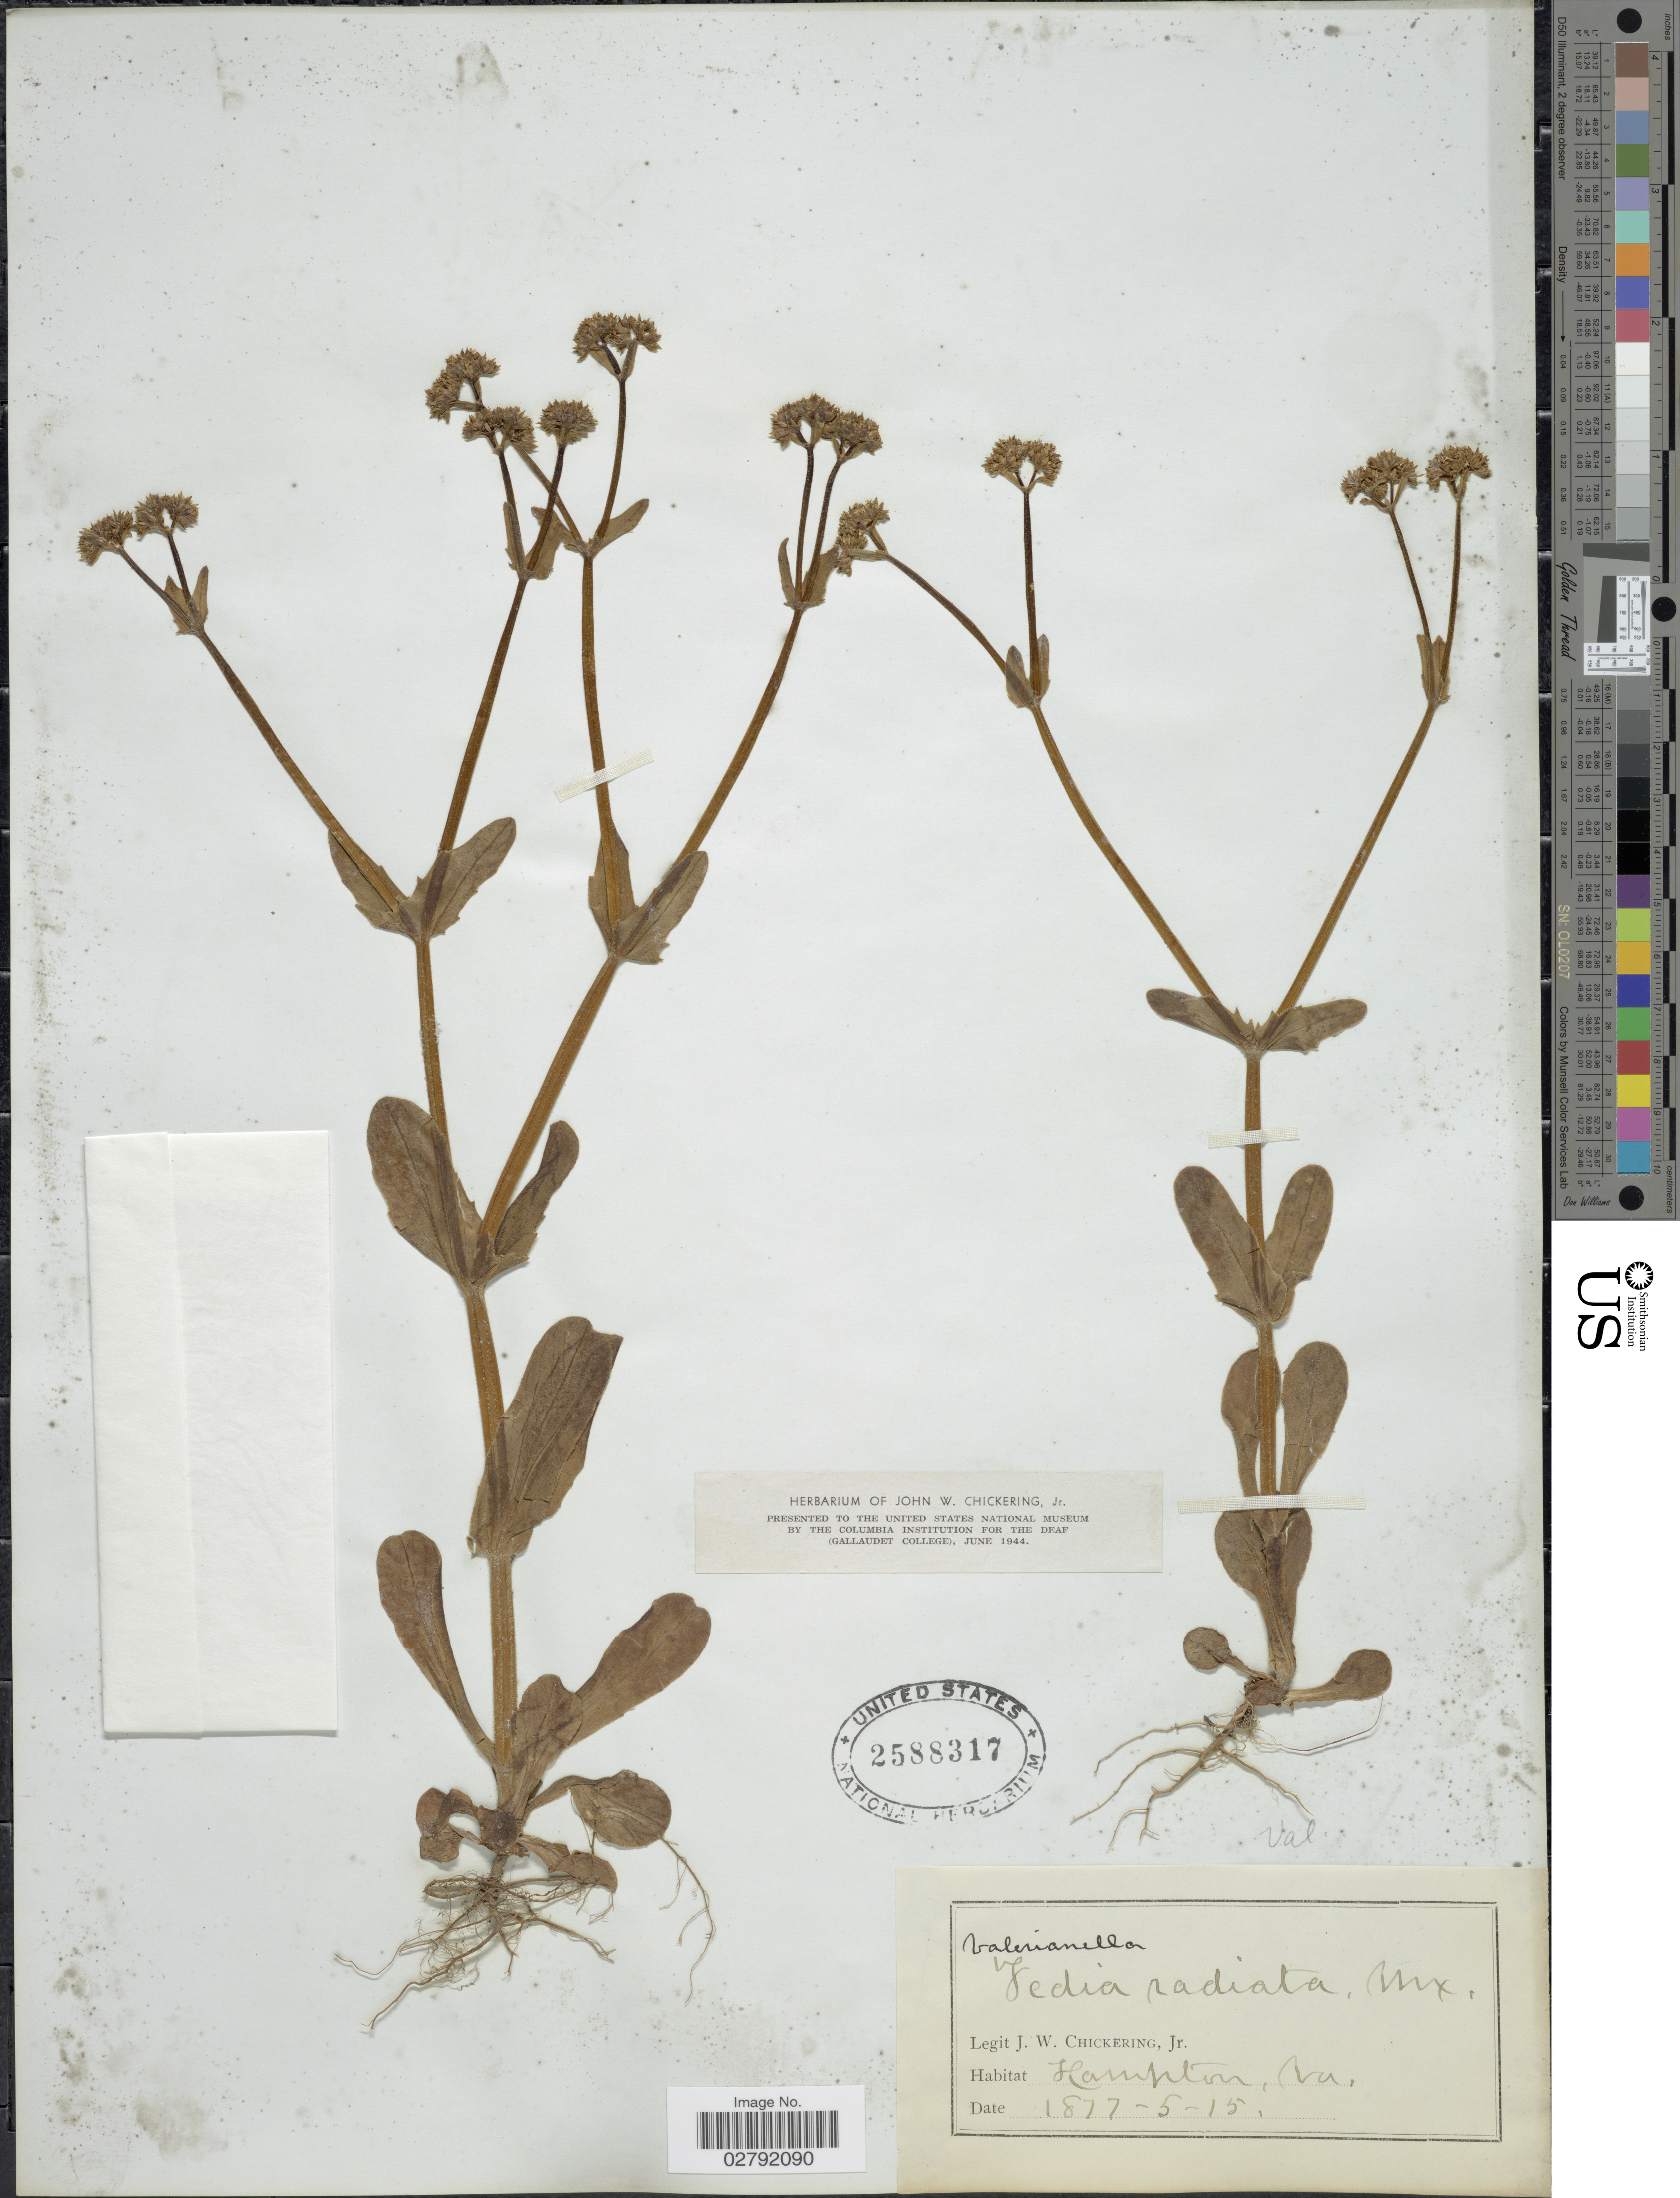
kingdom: Plantae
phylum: Tracheophyta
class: Magnoliopsida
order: Dipsacales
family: Caprifoliaceae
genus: Valerianella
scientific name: Valerianella radiata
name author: (L.) Dufr.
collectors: J. W. Chickering Jr.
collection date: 1877-05-15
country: United States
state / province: Virginia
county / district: City of Hampton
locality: Hampton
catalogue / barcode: US 2588317